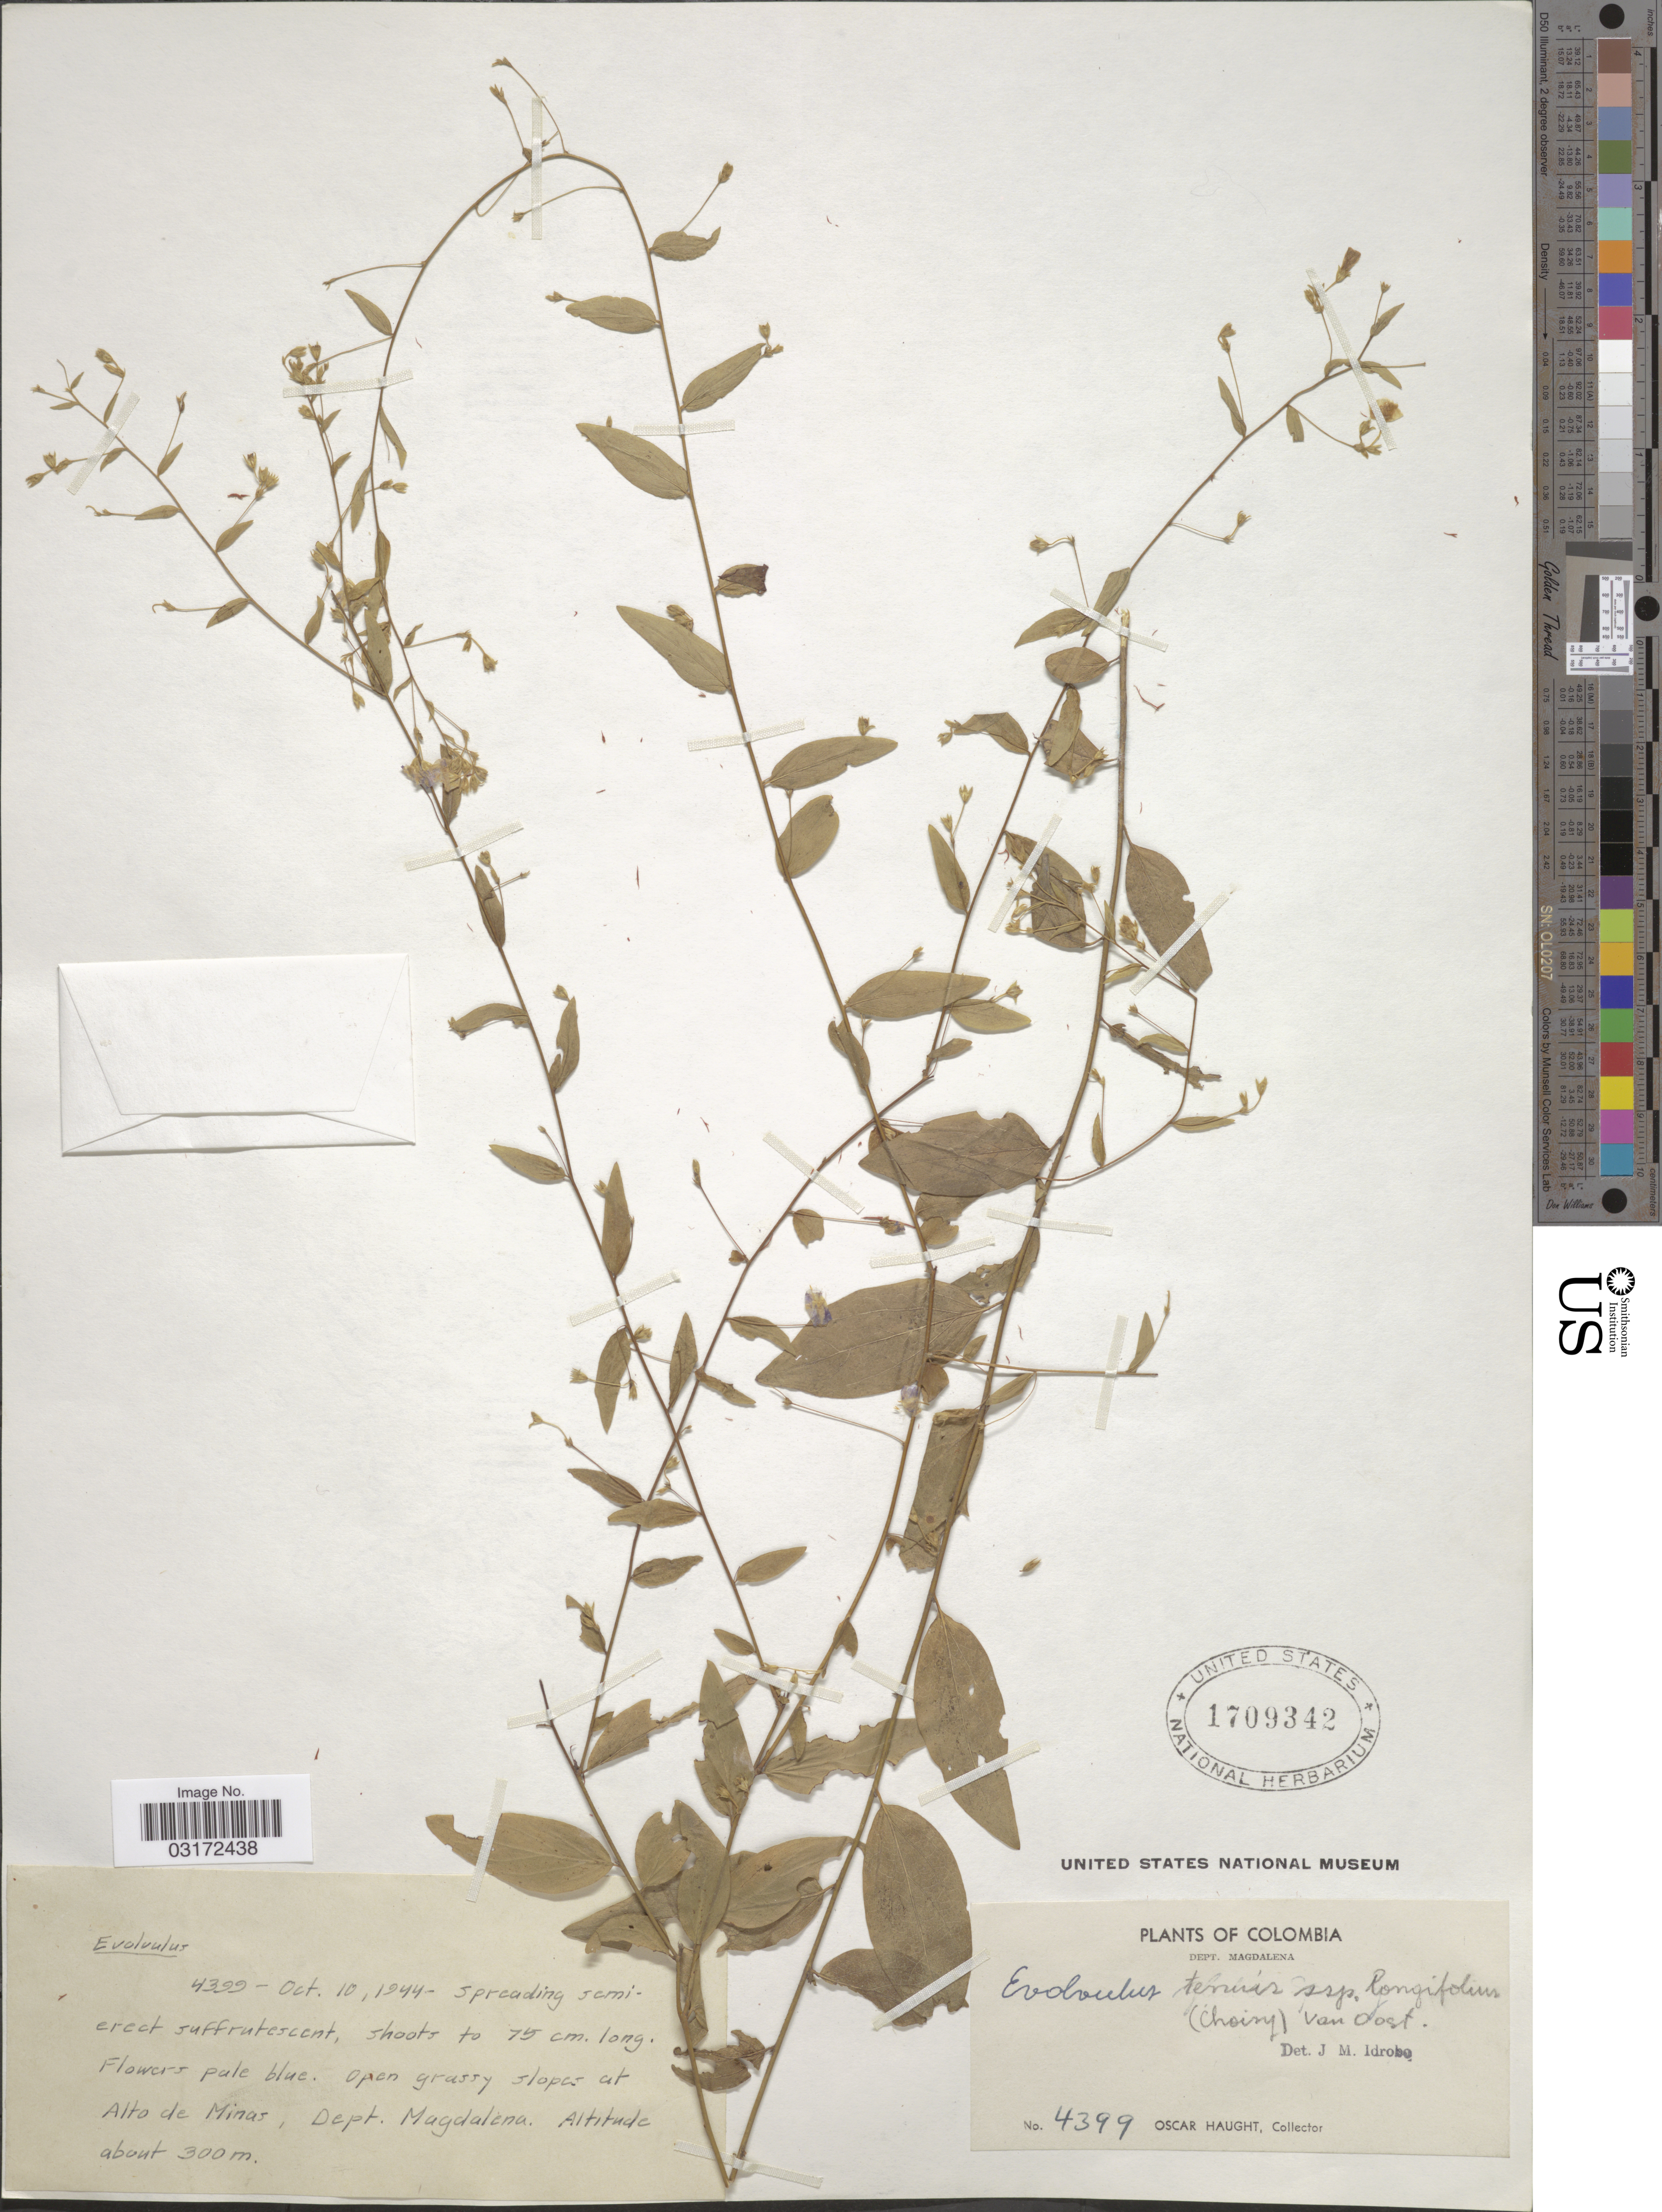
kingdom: Plantae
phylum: Tracheophyta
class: Magnoliopsida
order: Solanales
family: Convolvulaceae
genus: Evolvulus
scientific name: Evolvulus tenuis subsp. longifolius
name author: Mart. ex Choisy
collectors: O. L. Haught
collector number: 4399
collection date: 1944-10-10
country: Colombia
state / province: Magdalena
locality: Open grassy slopes at Alto de Minas, Dept. Magdalena.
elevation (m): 300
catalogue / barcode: US 1709342